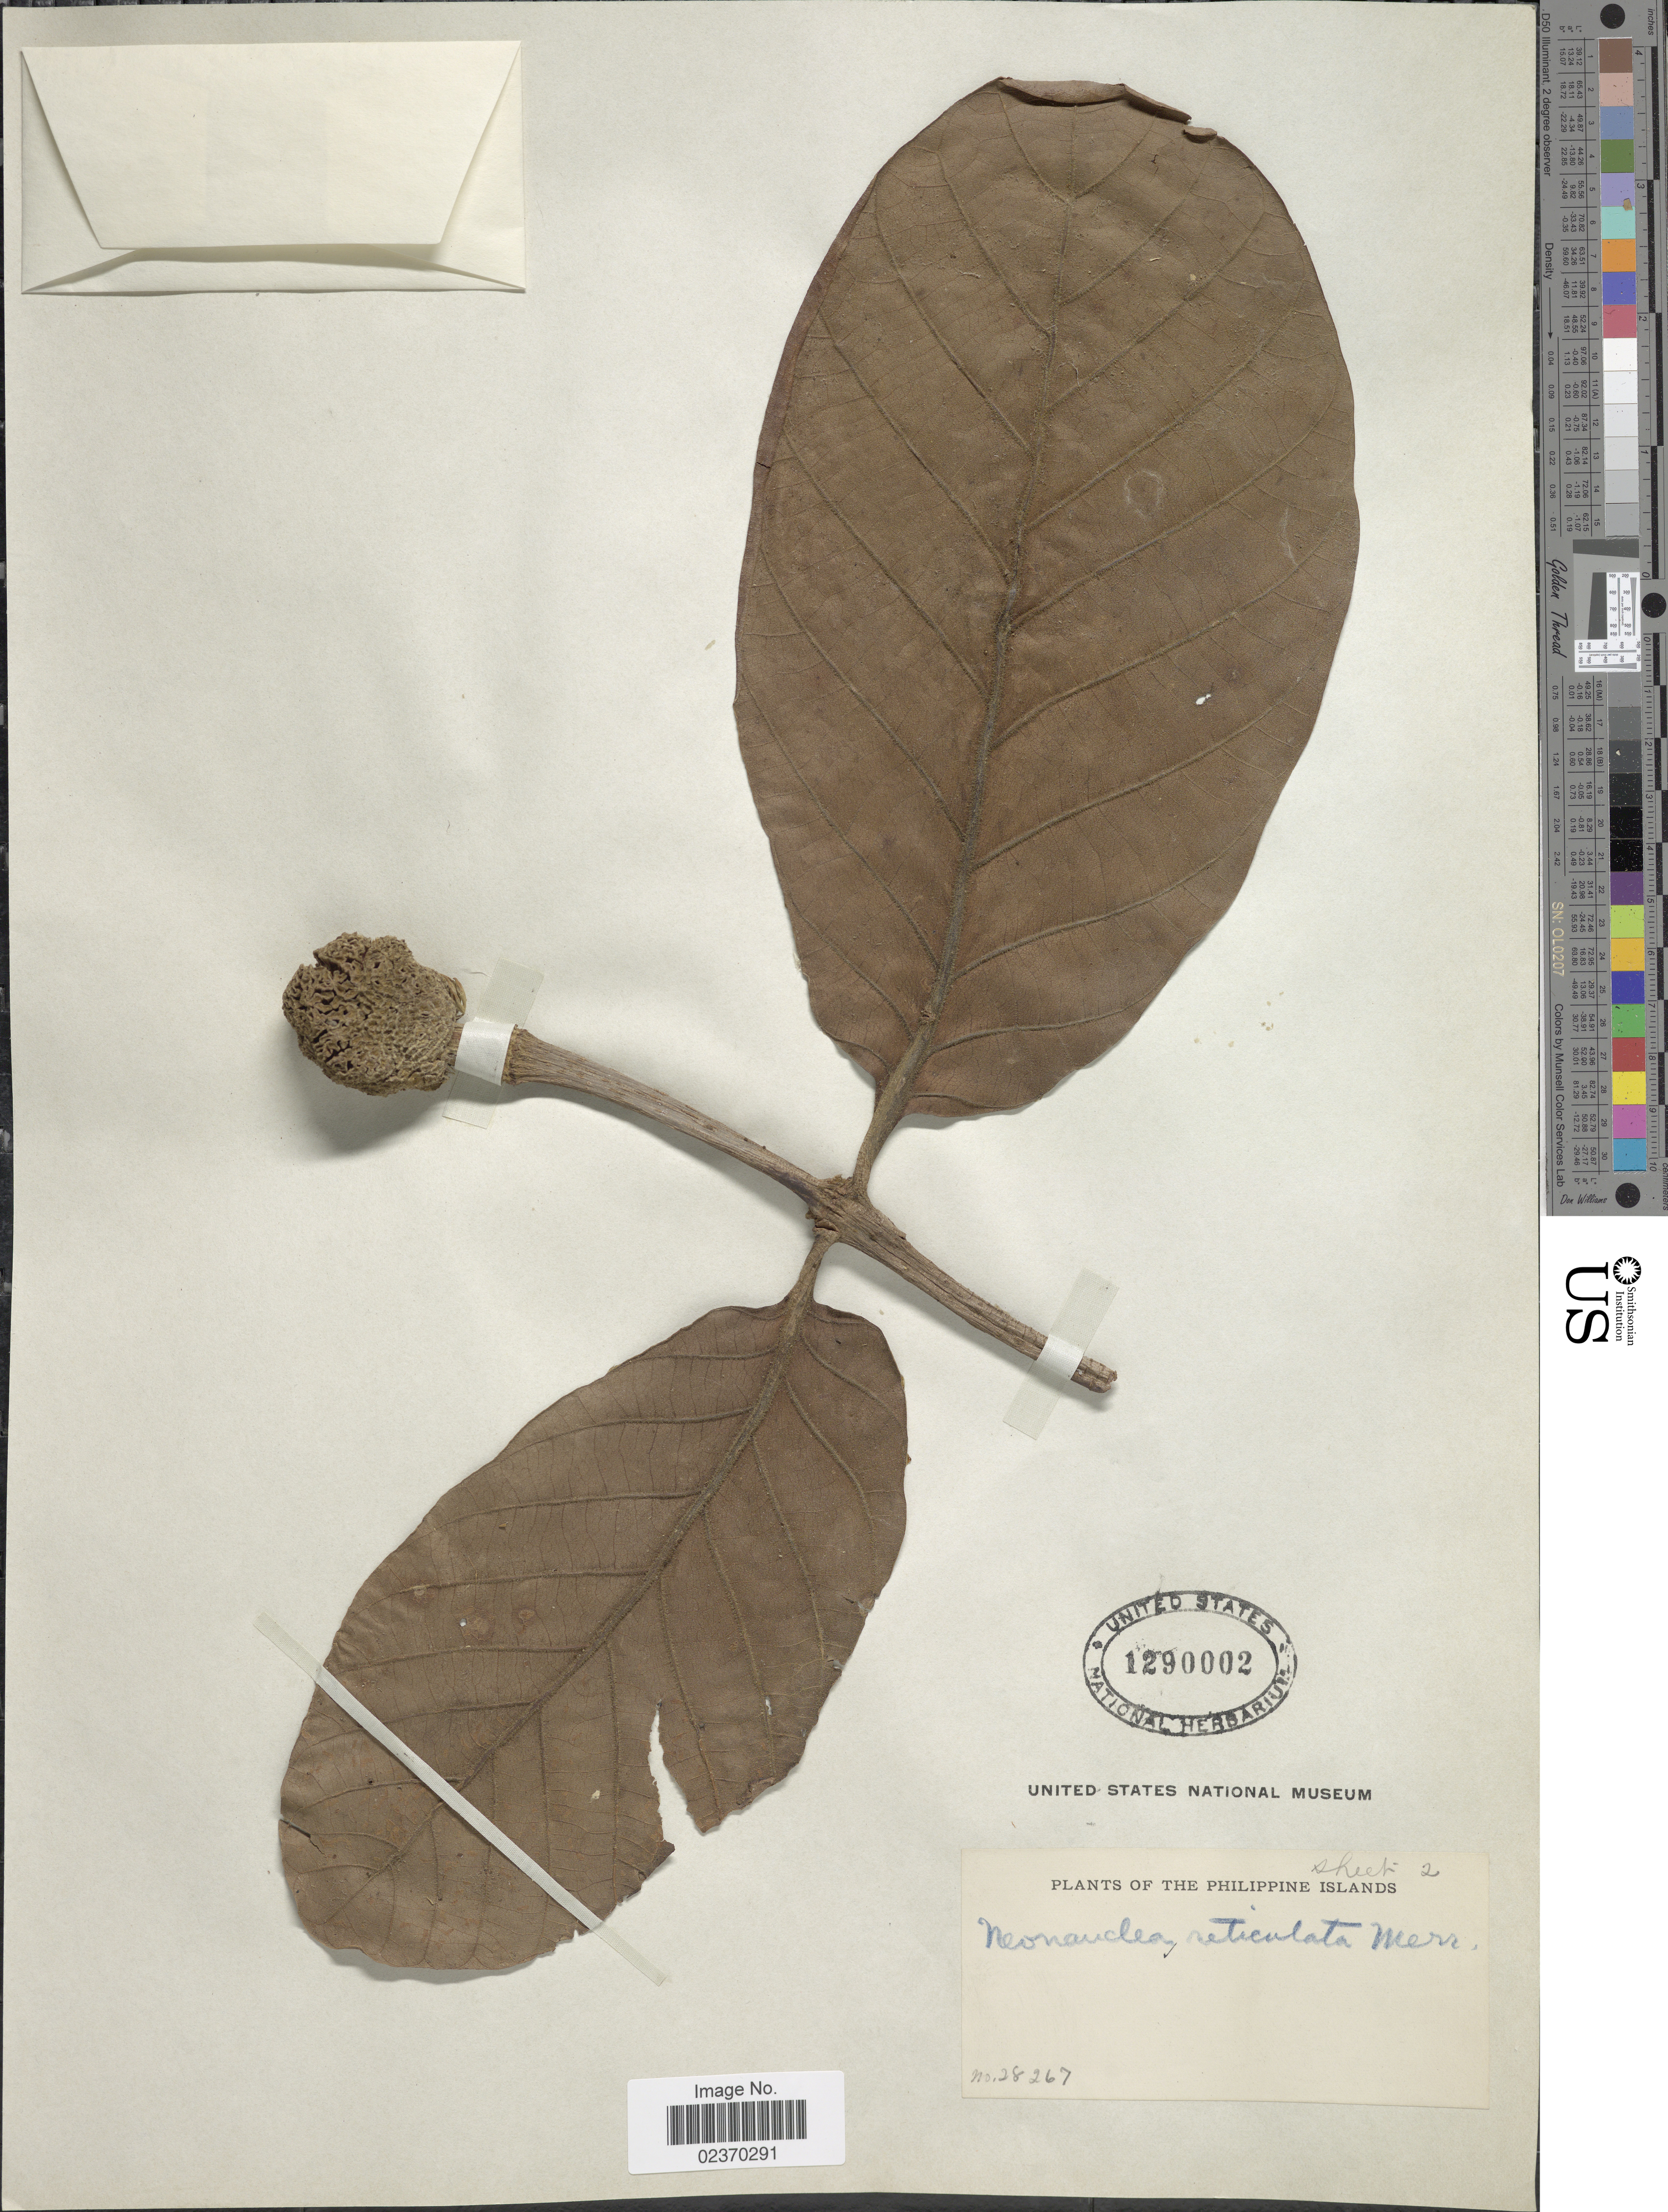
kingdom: Plantae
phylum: Tracheophyta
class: Magnoliopsida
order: Gentianales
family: Rubiaceae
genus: Neonauclea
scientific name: Neonauclea reticulata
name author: (Havil.) Merr.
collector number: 28267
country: Philippines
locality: The Philippine Islands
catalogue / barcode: US 1290002